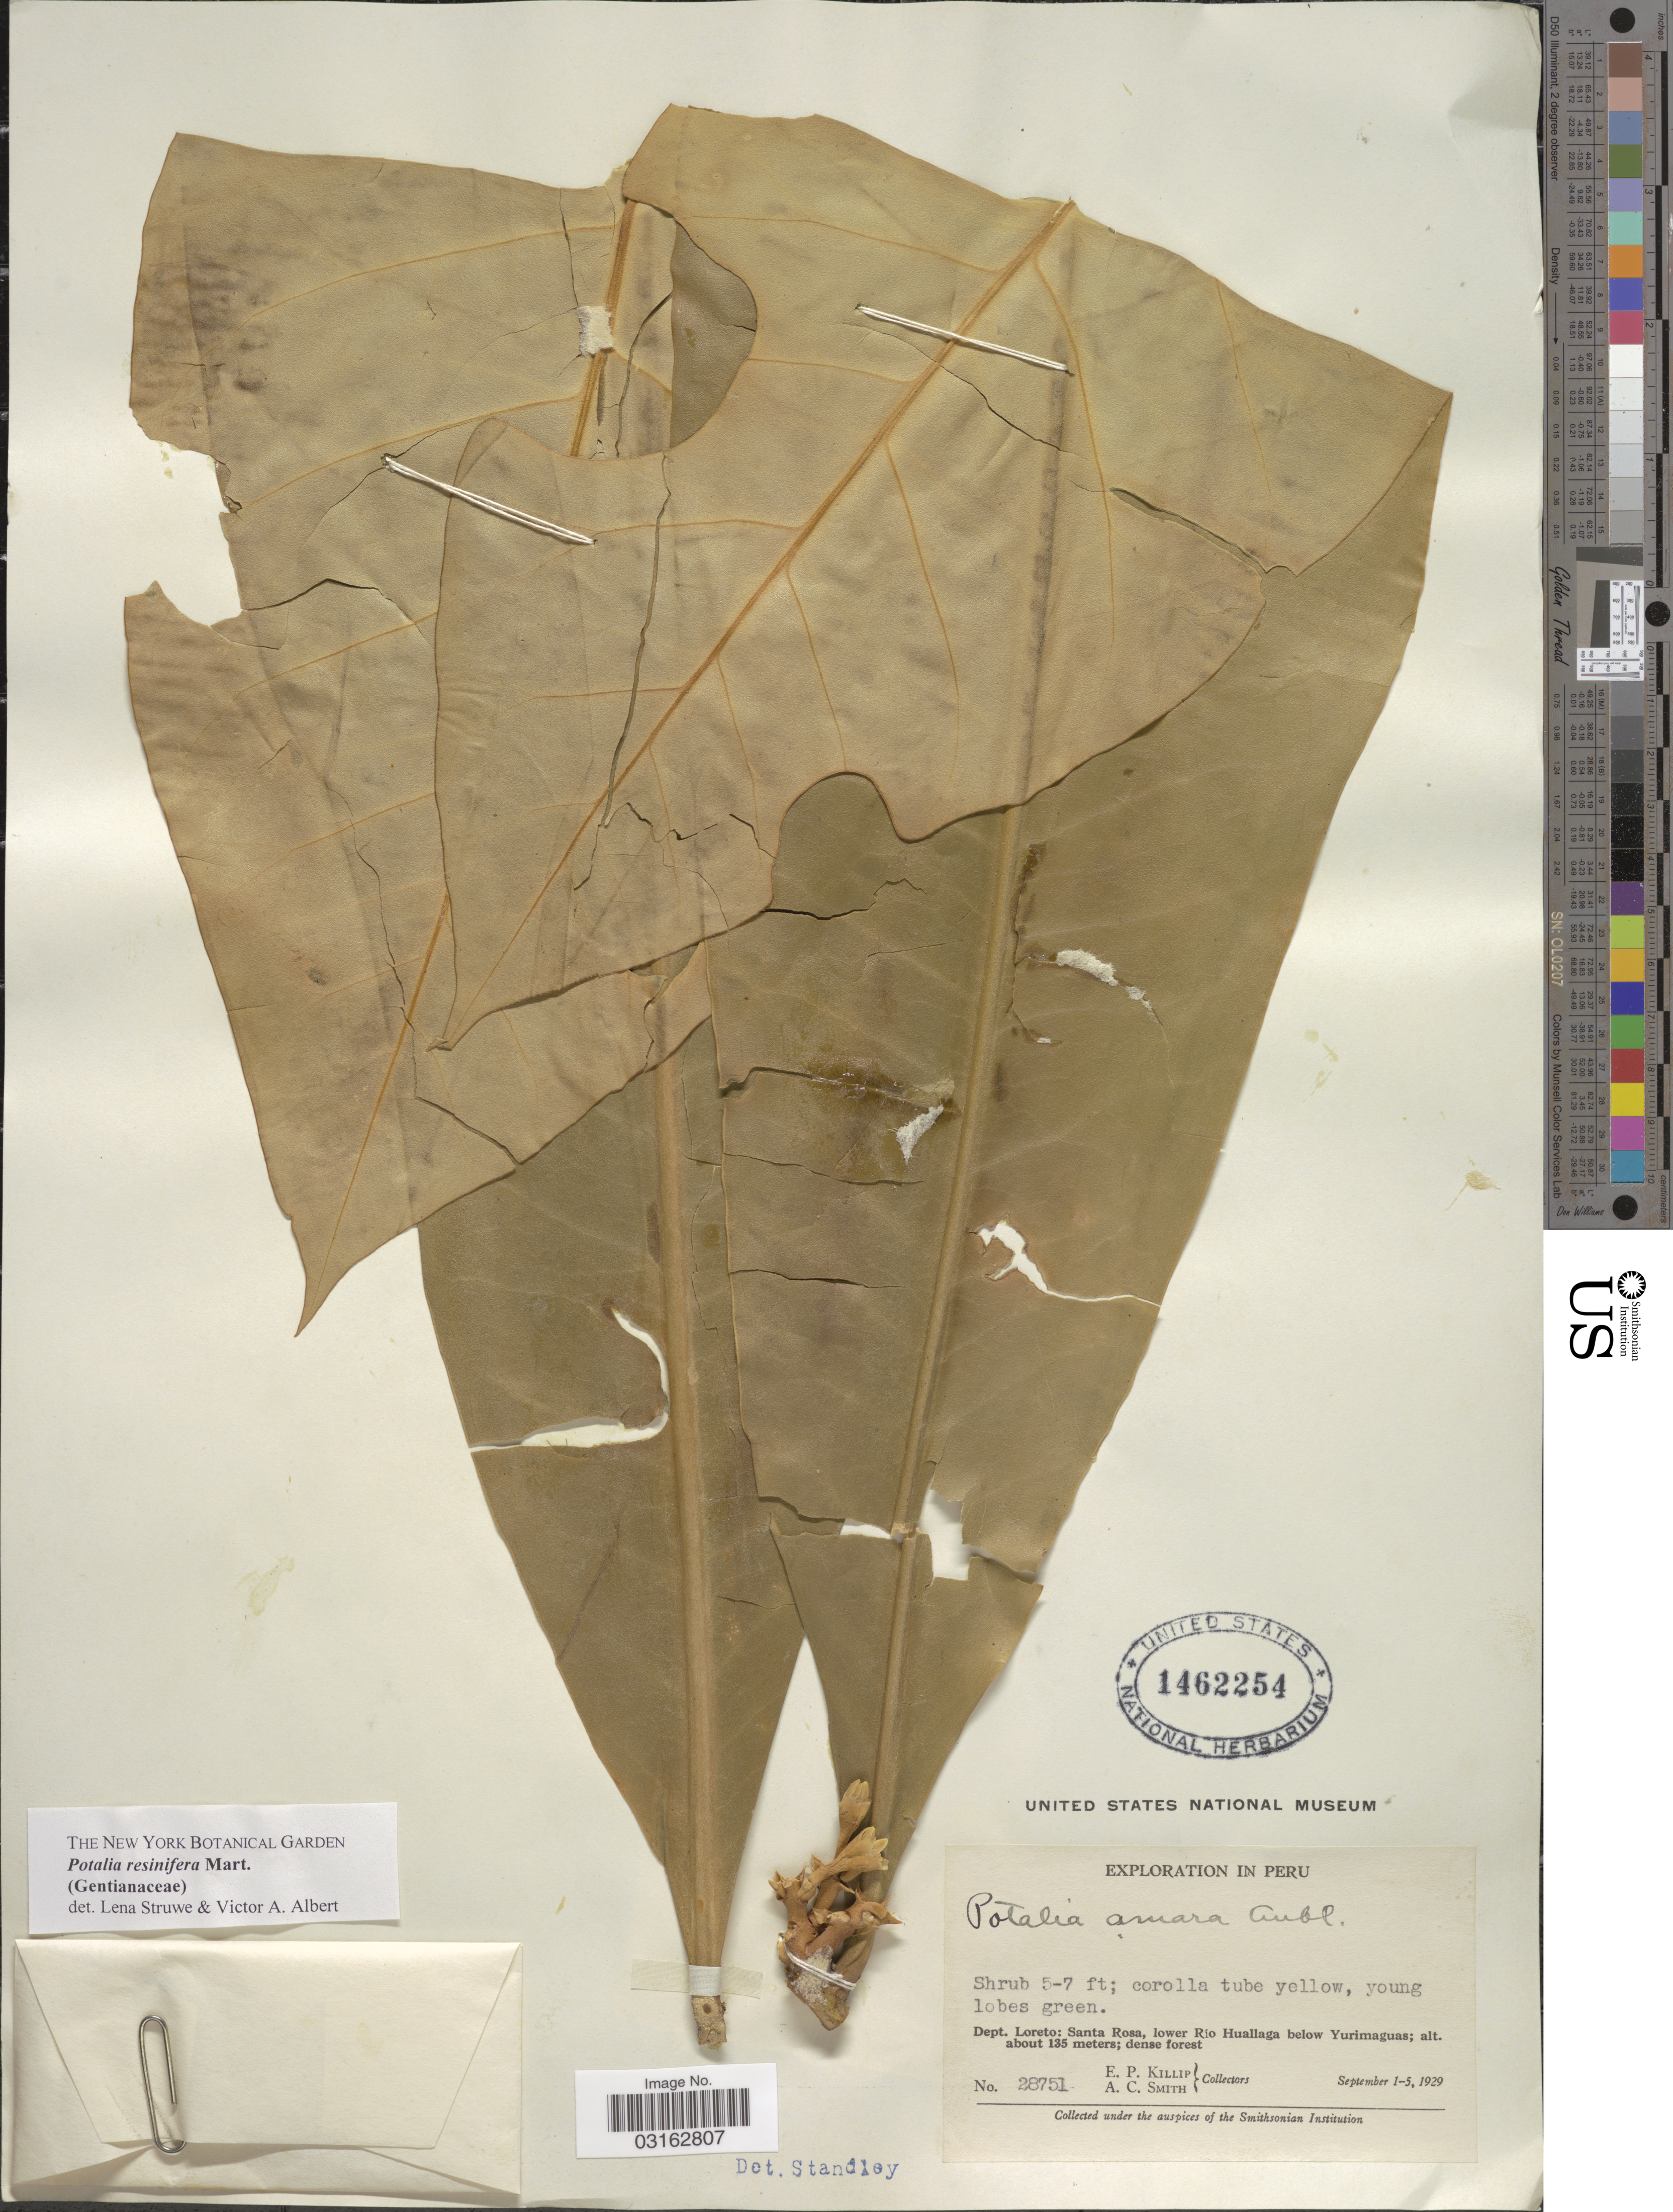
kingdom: Plantae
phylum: Tracheophyta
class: Magnoliopsida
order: Gentianales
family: Gentianaceae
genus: Potalia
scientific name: Potalia resinifera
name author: Mart.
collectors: E. P. Killip & A. C. Smith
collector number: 28751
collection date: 1929-09-01/1929-09-05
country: Peru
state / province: Loreto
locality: Dept. Loreto: Santa Rosa, lower Río Huallaga below Yurimaguas.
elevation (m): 135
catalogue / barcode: US 1462254